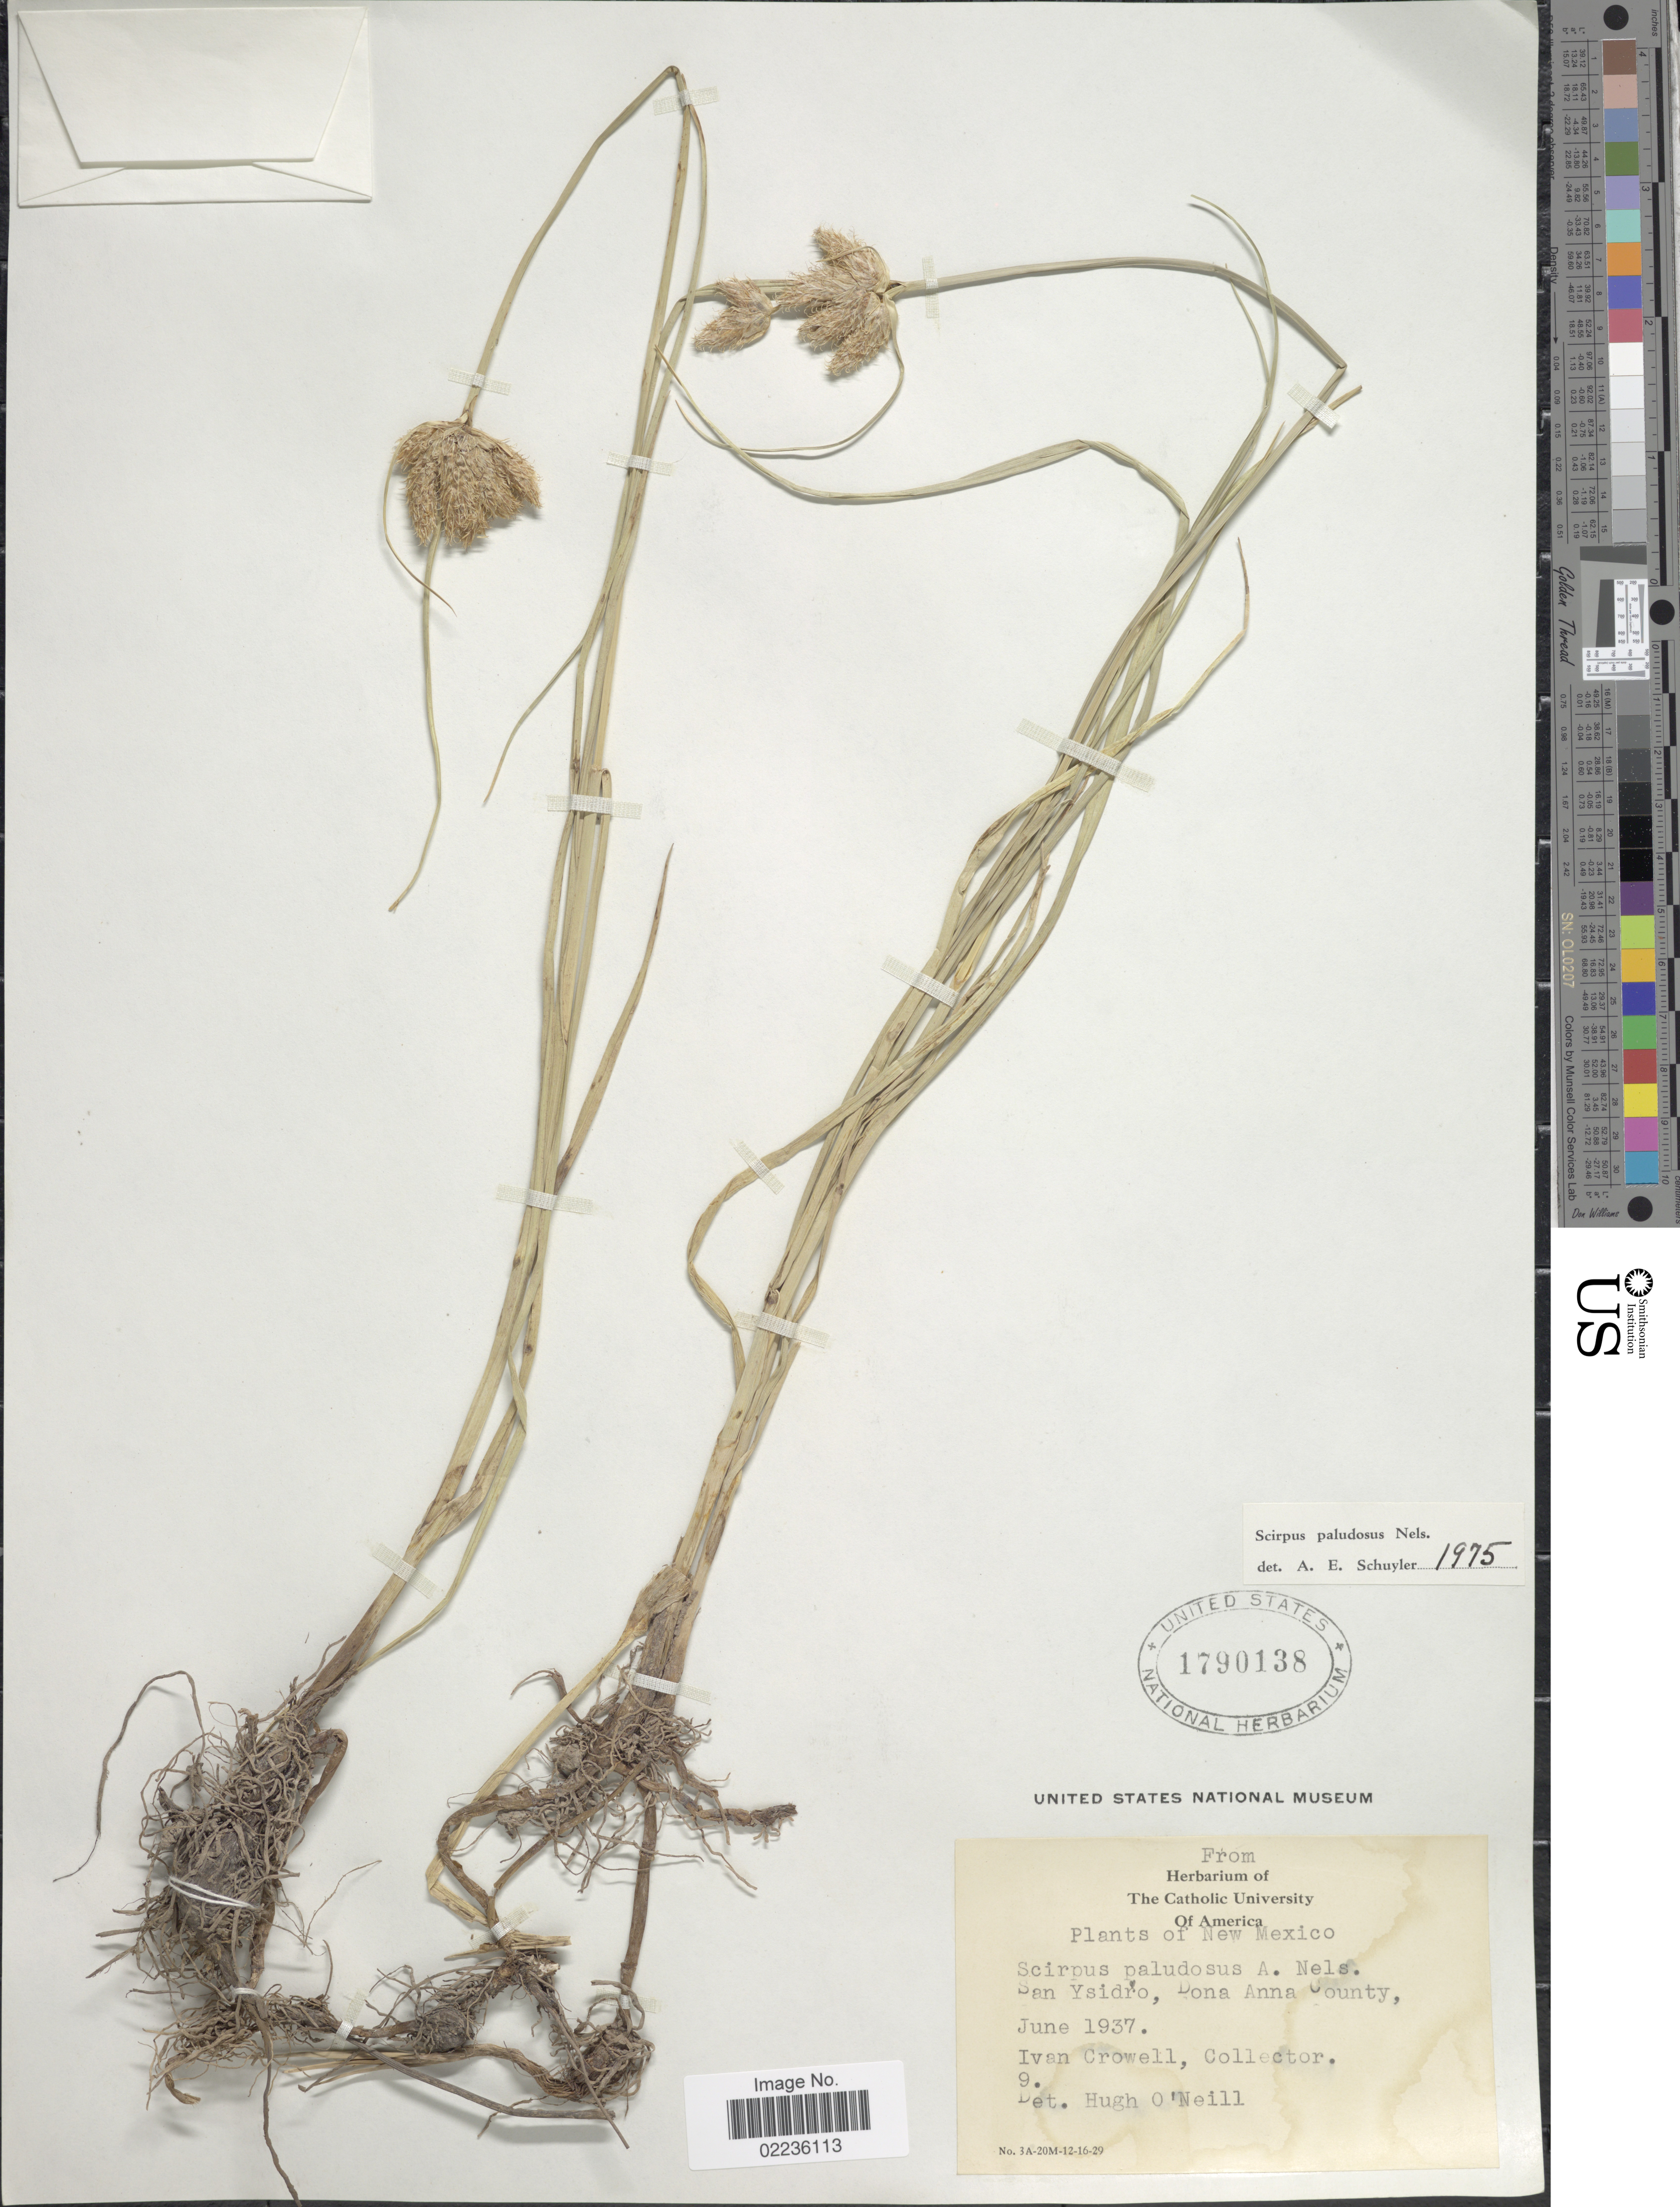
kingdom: Plantae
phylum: Tracheophyta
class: Liliopsida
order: Poales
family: Cyperaceae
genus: Bolboschoenus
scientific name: Bolboschoenus maritimus subsp. paludosus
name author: (A. Nelson) T. Koyama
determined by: Strong, M. T., (US), Smithsonian Institution - National Museum of Natural History (UNITED STATES)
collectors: I. Crowell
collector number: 9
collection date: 1937-06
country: United States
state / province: New Mexico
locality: San Ysidro, Dona Anna County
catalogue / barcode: US 1790138